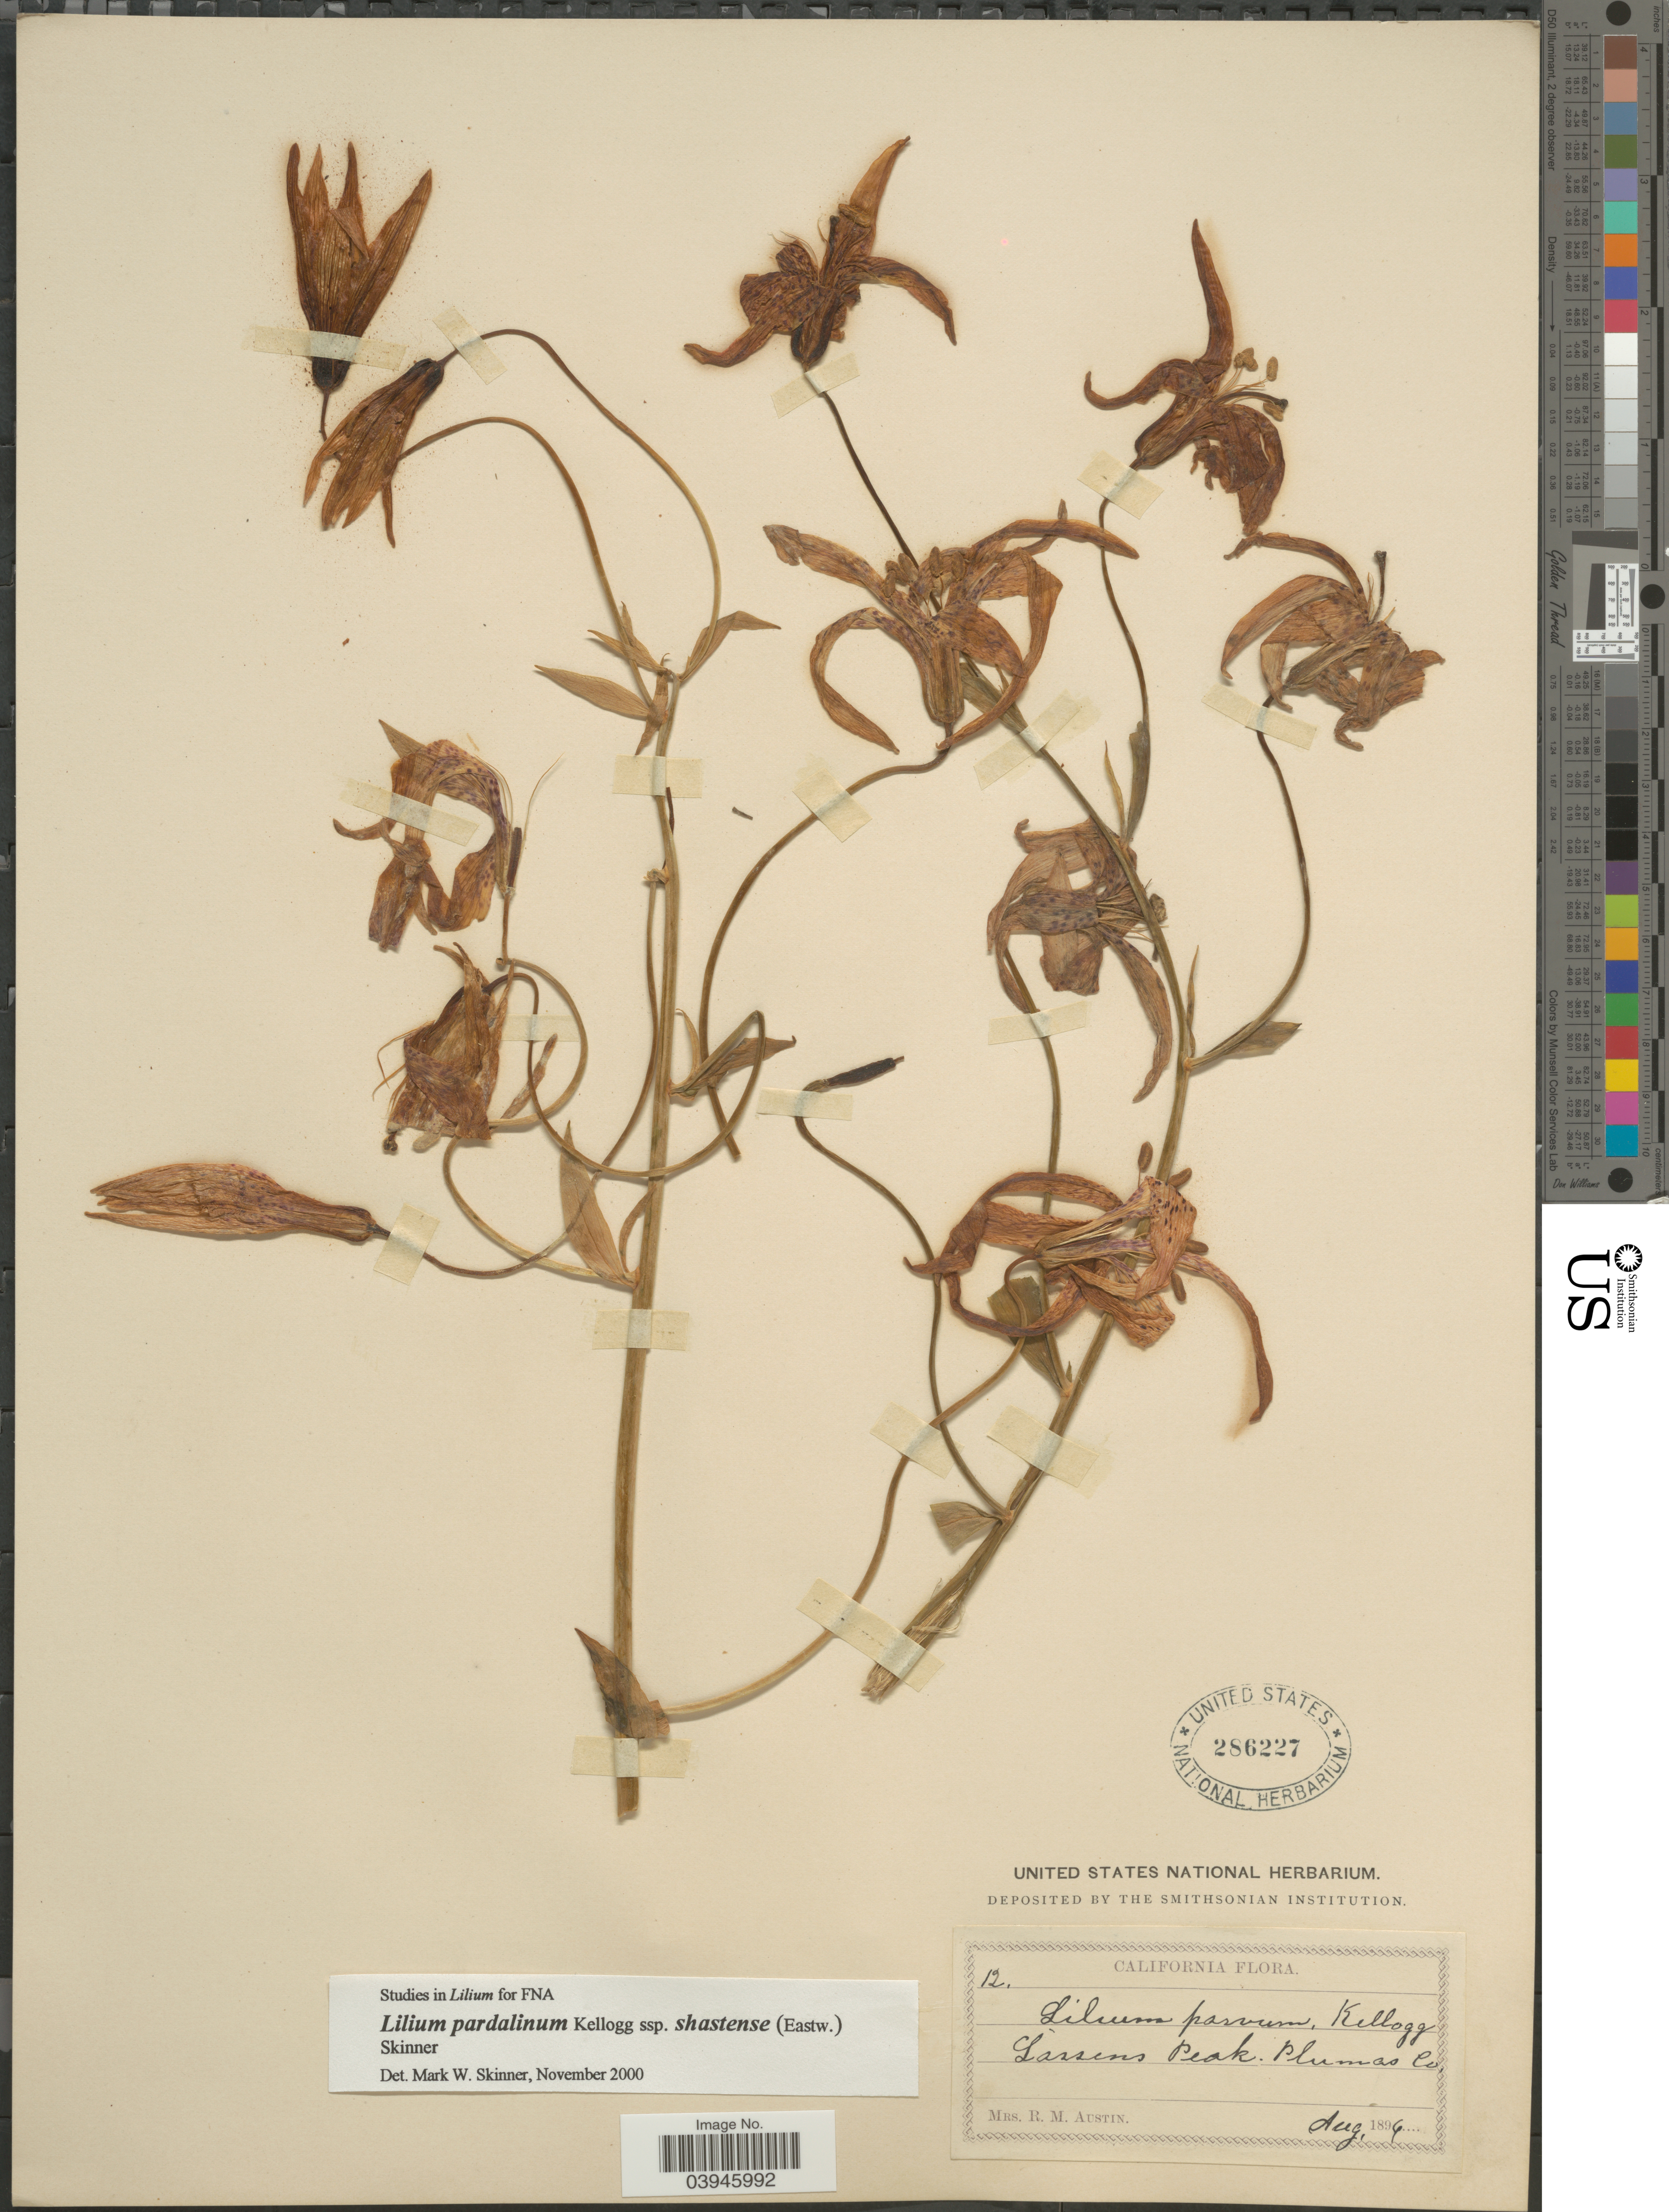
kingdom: Plantae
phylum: Tracheophyta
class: Liliopsida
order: Liliales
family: Liliaceae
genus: Lilium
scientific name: Lilium nevadense var. shastense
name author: Eastw.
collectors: R. Austin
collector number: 12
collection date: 1896-08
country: United States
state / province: California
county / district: Plumas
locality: Lassens Peak. Plumas Co.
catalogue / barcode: US 286227